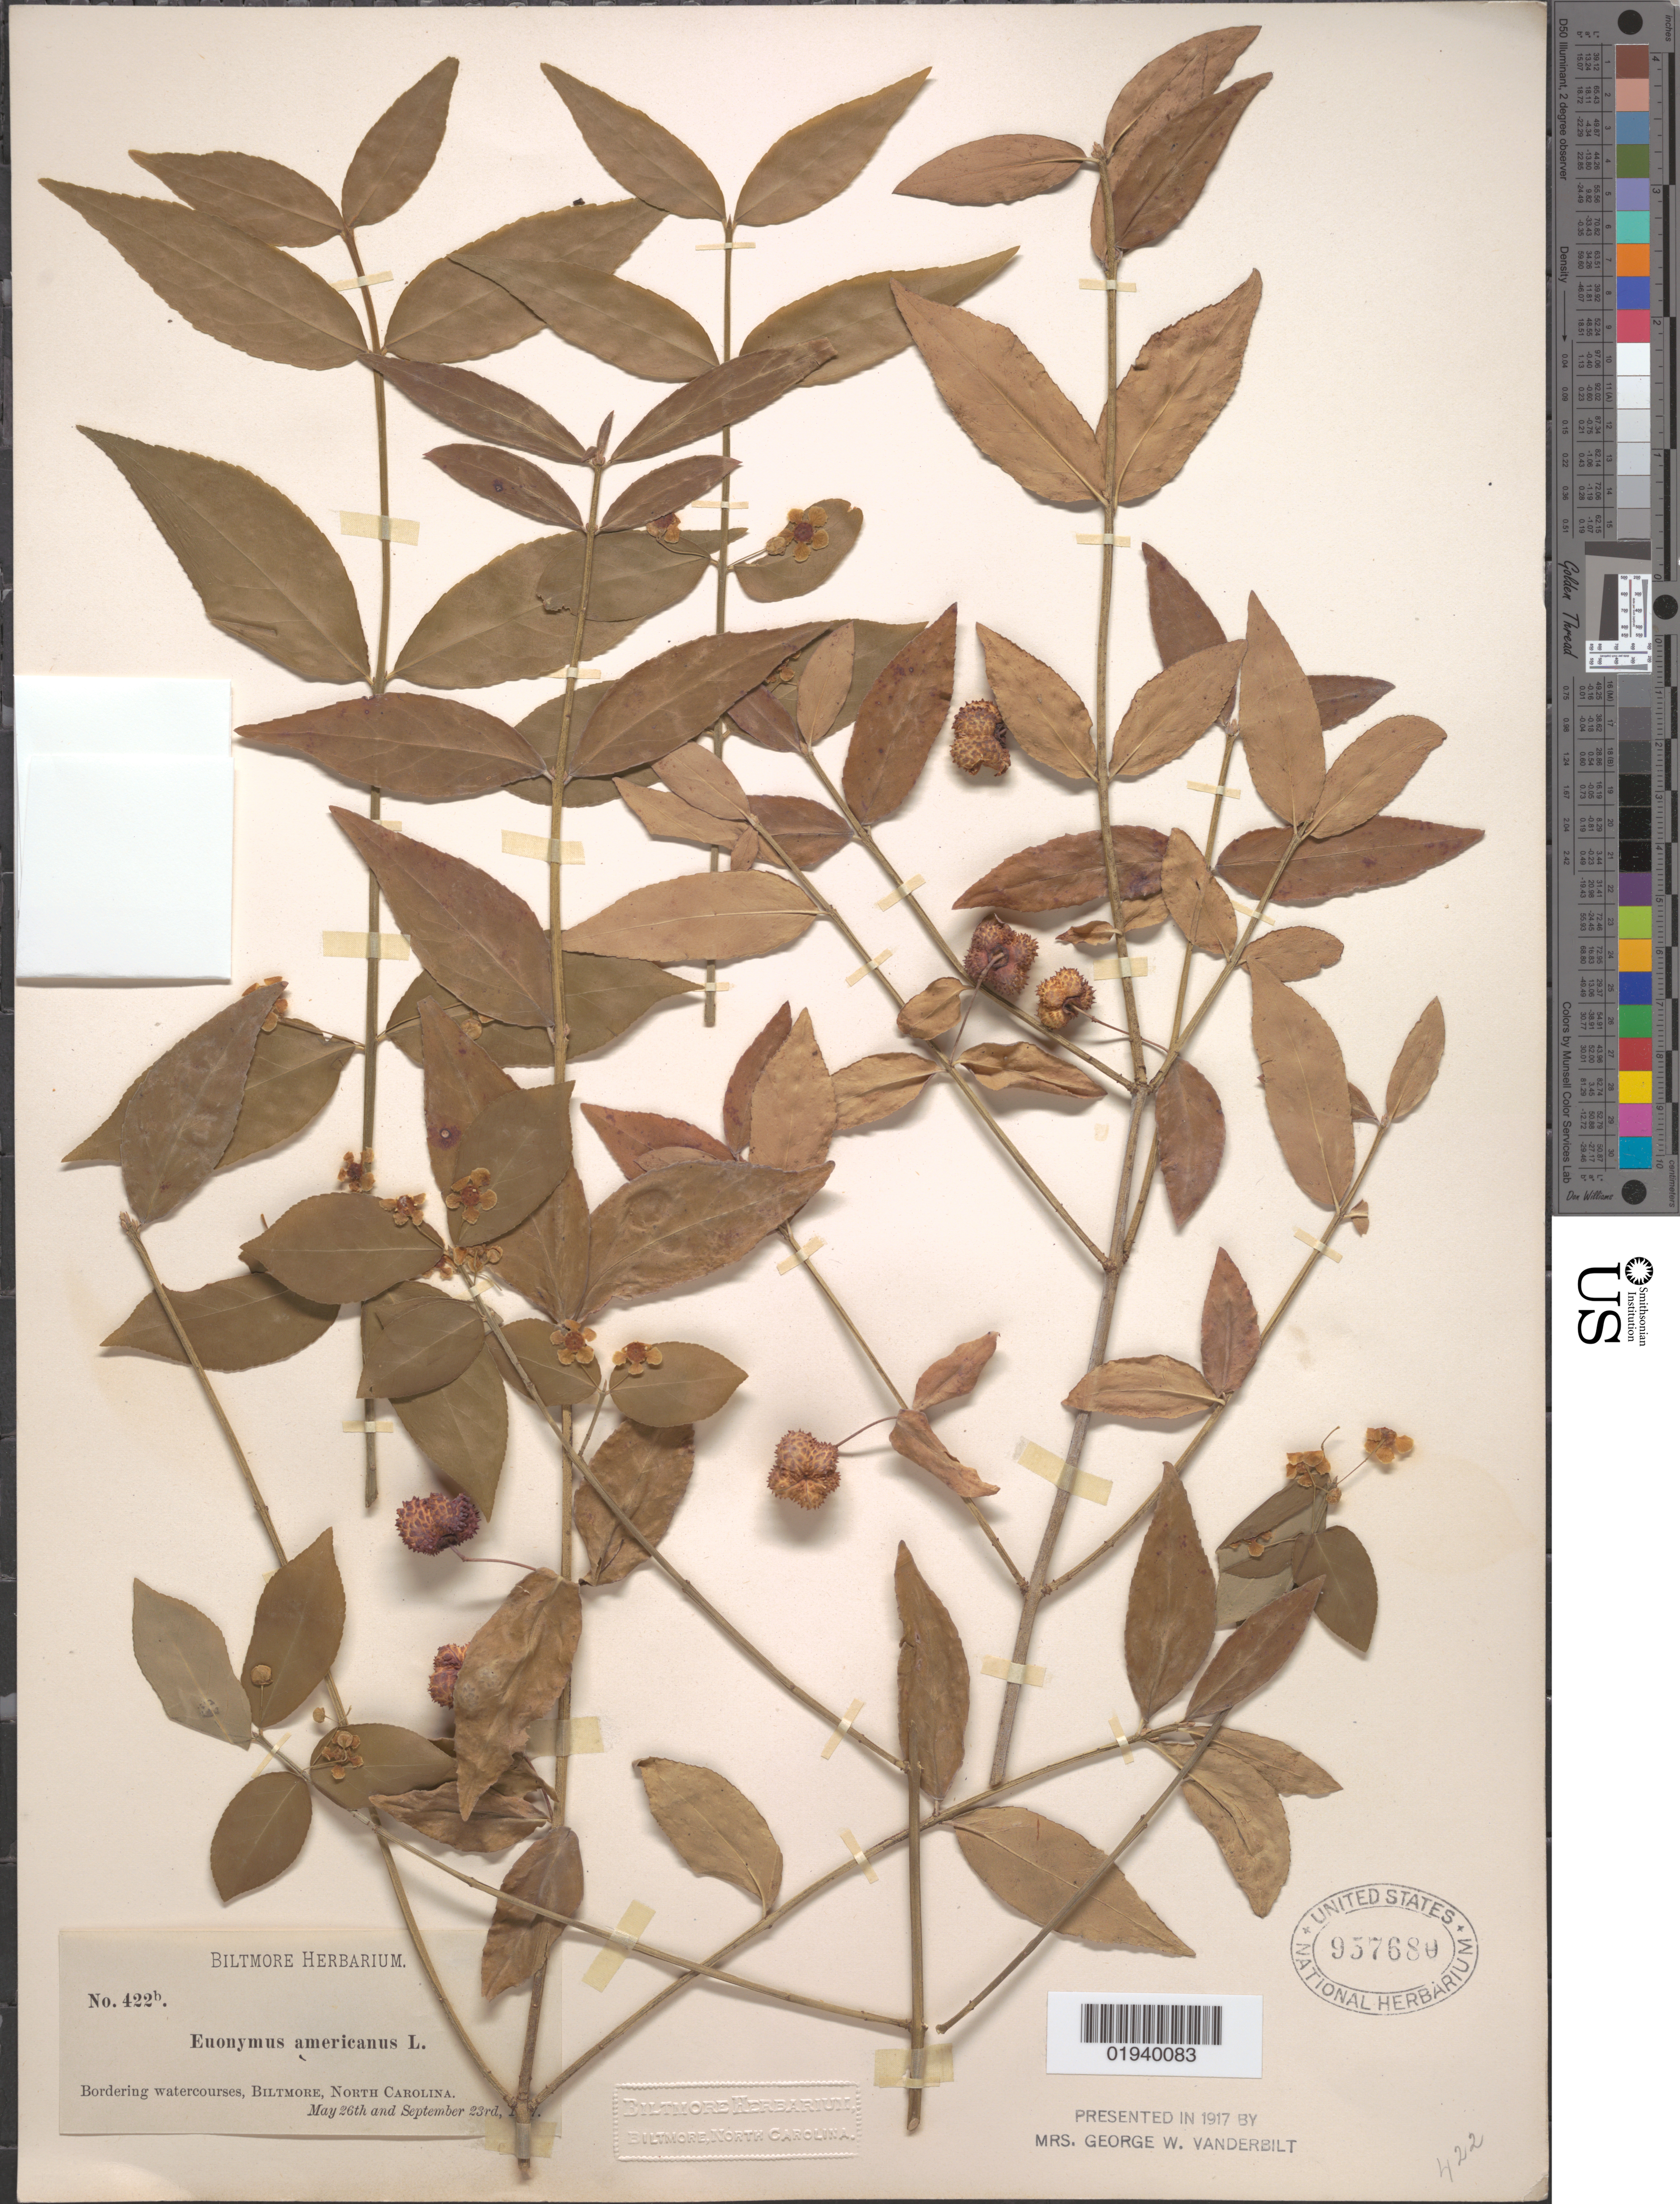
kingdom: Plantae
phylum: Tracheophyta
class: Magnoliopsida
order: Celastrales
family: Celastraceae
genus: Euonymus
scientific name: Euonymus americanus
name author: L.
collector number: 422b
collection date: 1896-05-26/1896-09-23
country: United States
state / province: North Carolina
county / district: Buncombe County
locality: Biltmore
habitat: Bordering watercourses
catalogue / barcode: US 957680